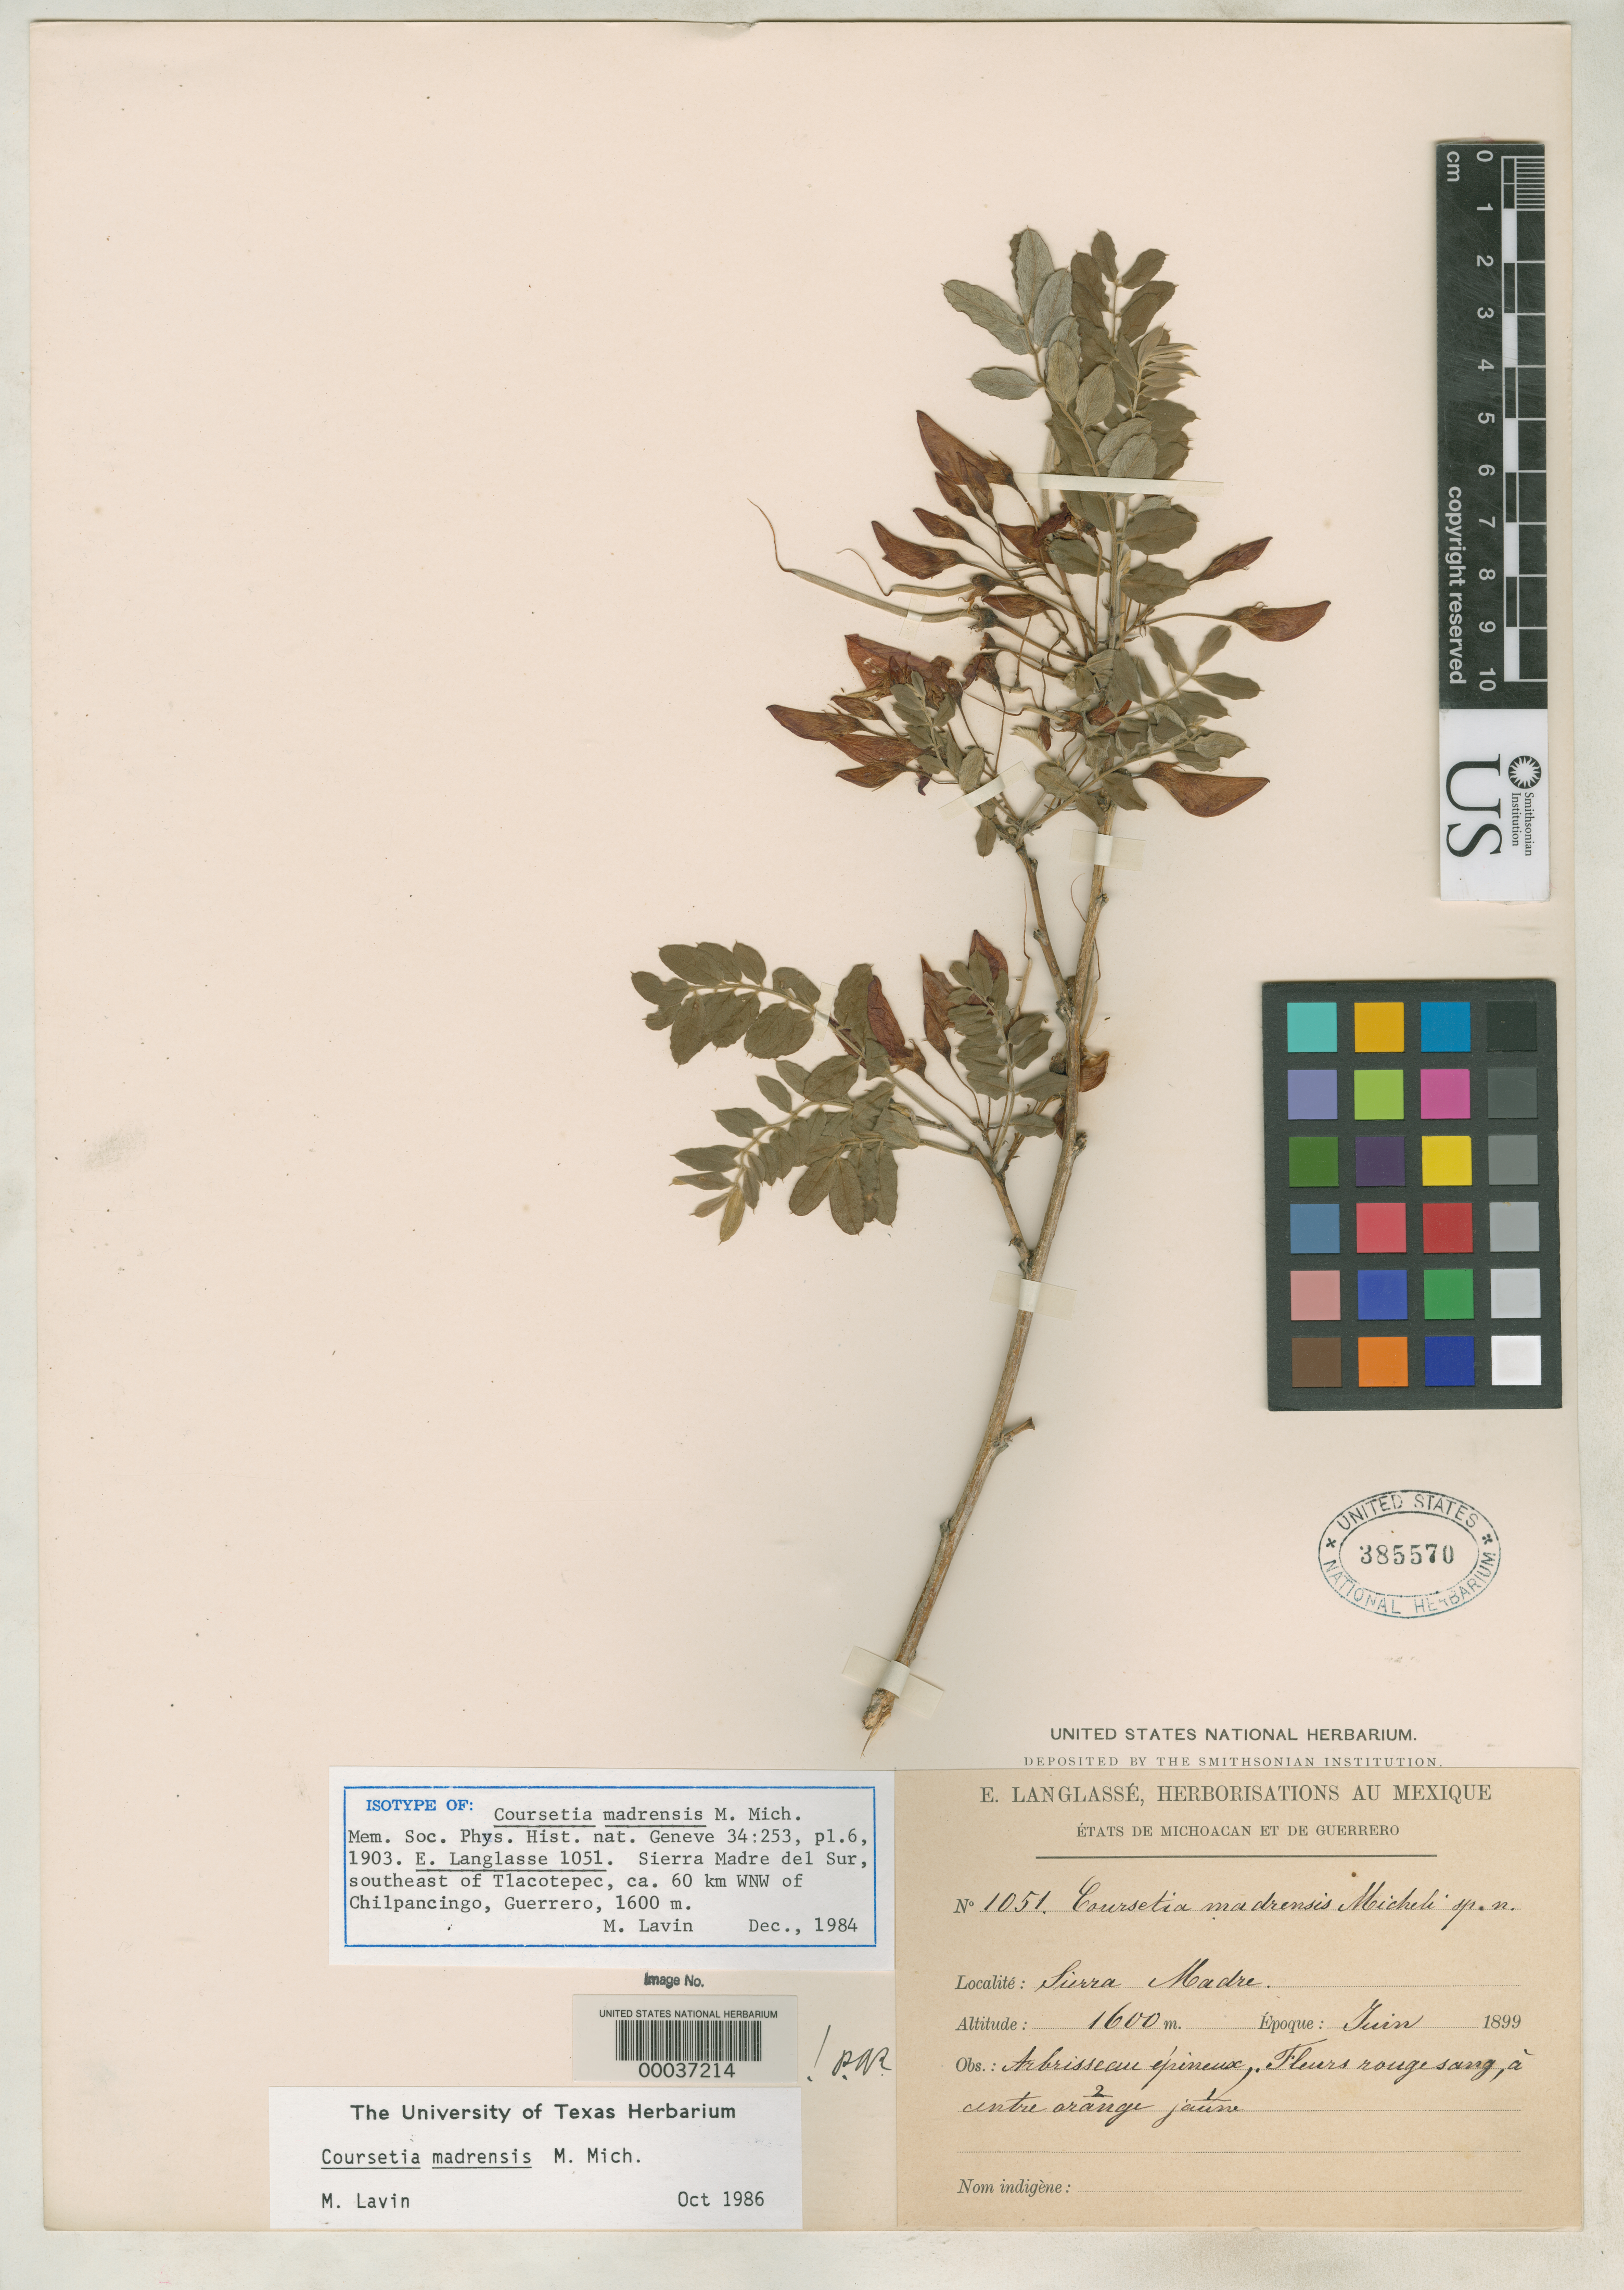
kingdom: Plantae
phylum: Tracheophyta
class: Magnoliopsida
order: Fabales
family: Fabaceae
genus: Coursetia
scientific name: Coursetia madrensis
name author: Micheli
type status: Type Fragment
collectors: E. Langlassé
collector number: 1051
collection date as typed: Jun 1899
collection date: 1899-06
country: Mexico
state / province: Guerrero / Michoacán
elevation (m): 1600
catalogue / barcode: US 385570